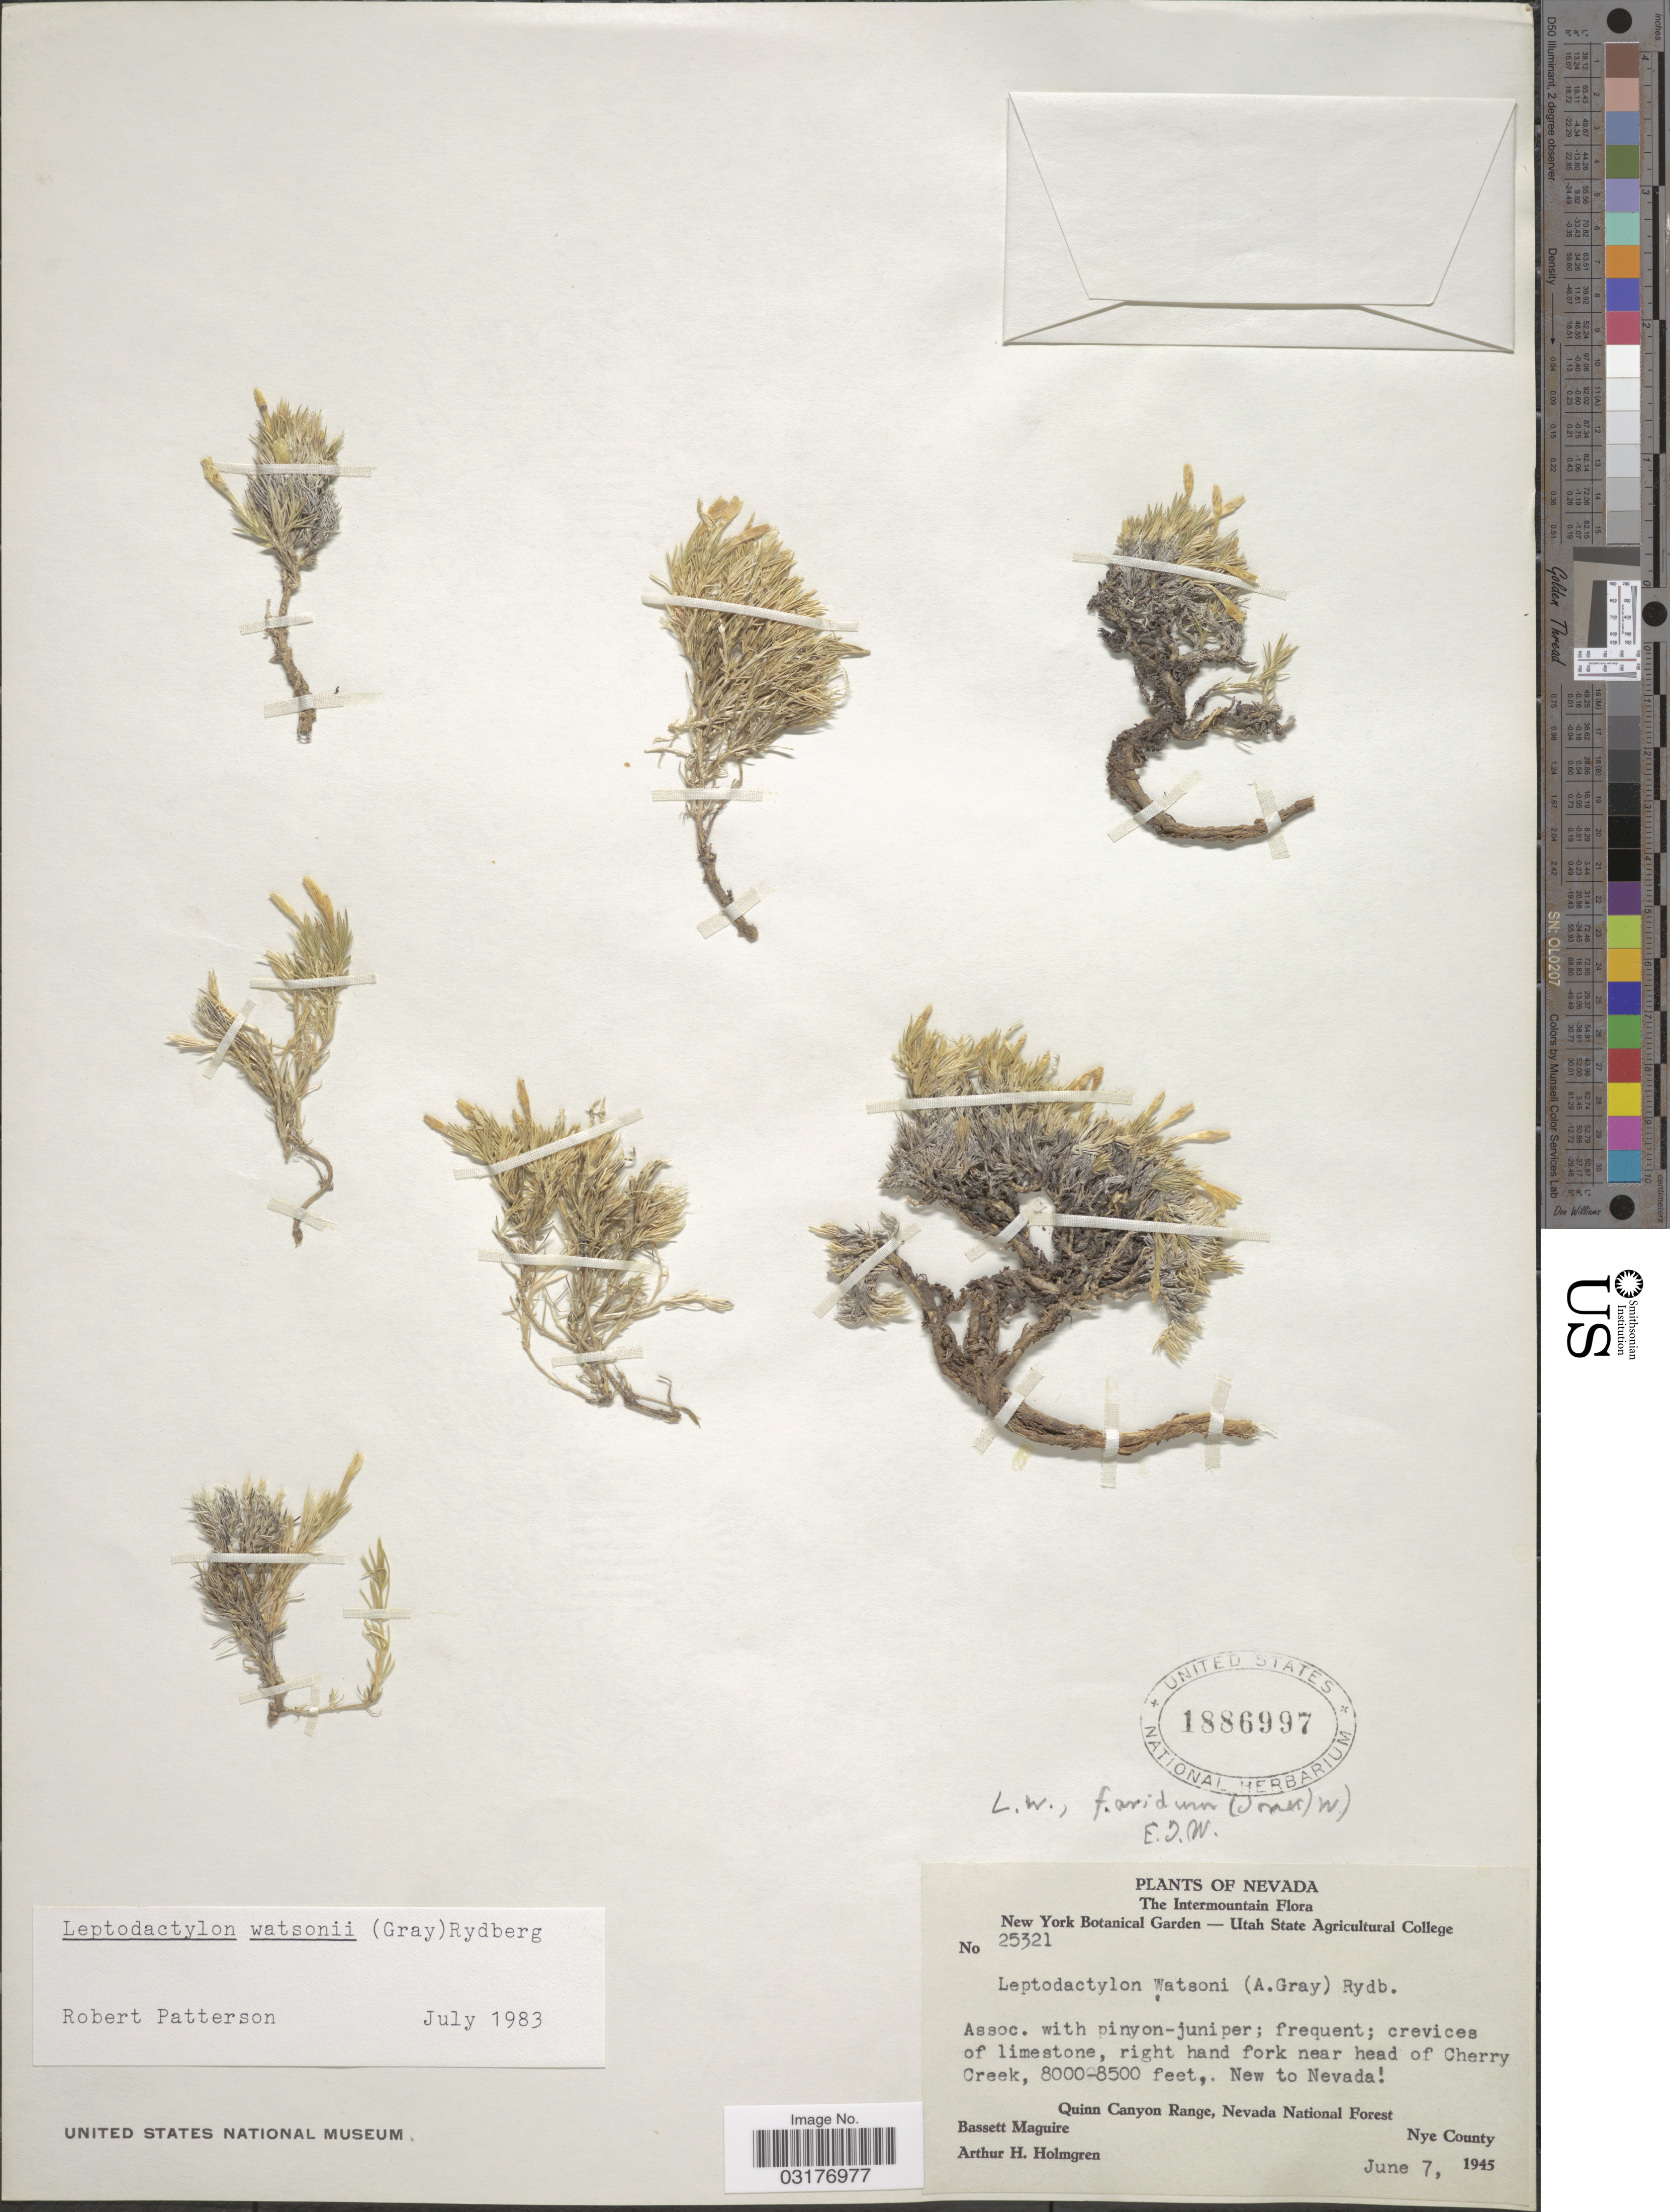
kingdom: Plantae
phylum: Tracheophyta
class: Magnoliopsida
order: Ericales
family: Polemoniaceae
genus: Linanthus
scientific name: Linanthus watsonii subsp. dolomiticus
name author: J.M. Porter & R. Patt.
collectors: B. Maguire & A. H. Holmgren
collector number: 25321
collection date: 1945-06-07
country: United States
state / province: Nevada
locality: The Intermountain. Right hand fork near head of Cherry Creek. Quinn Canyon Range, Nevada National Forest. Nye County.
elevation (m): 2438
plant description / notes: cited by J.M. Porter & R.W. Patterson, Aliso 32 (2): 81. 2015.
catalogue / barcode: US 1886997